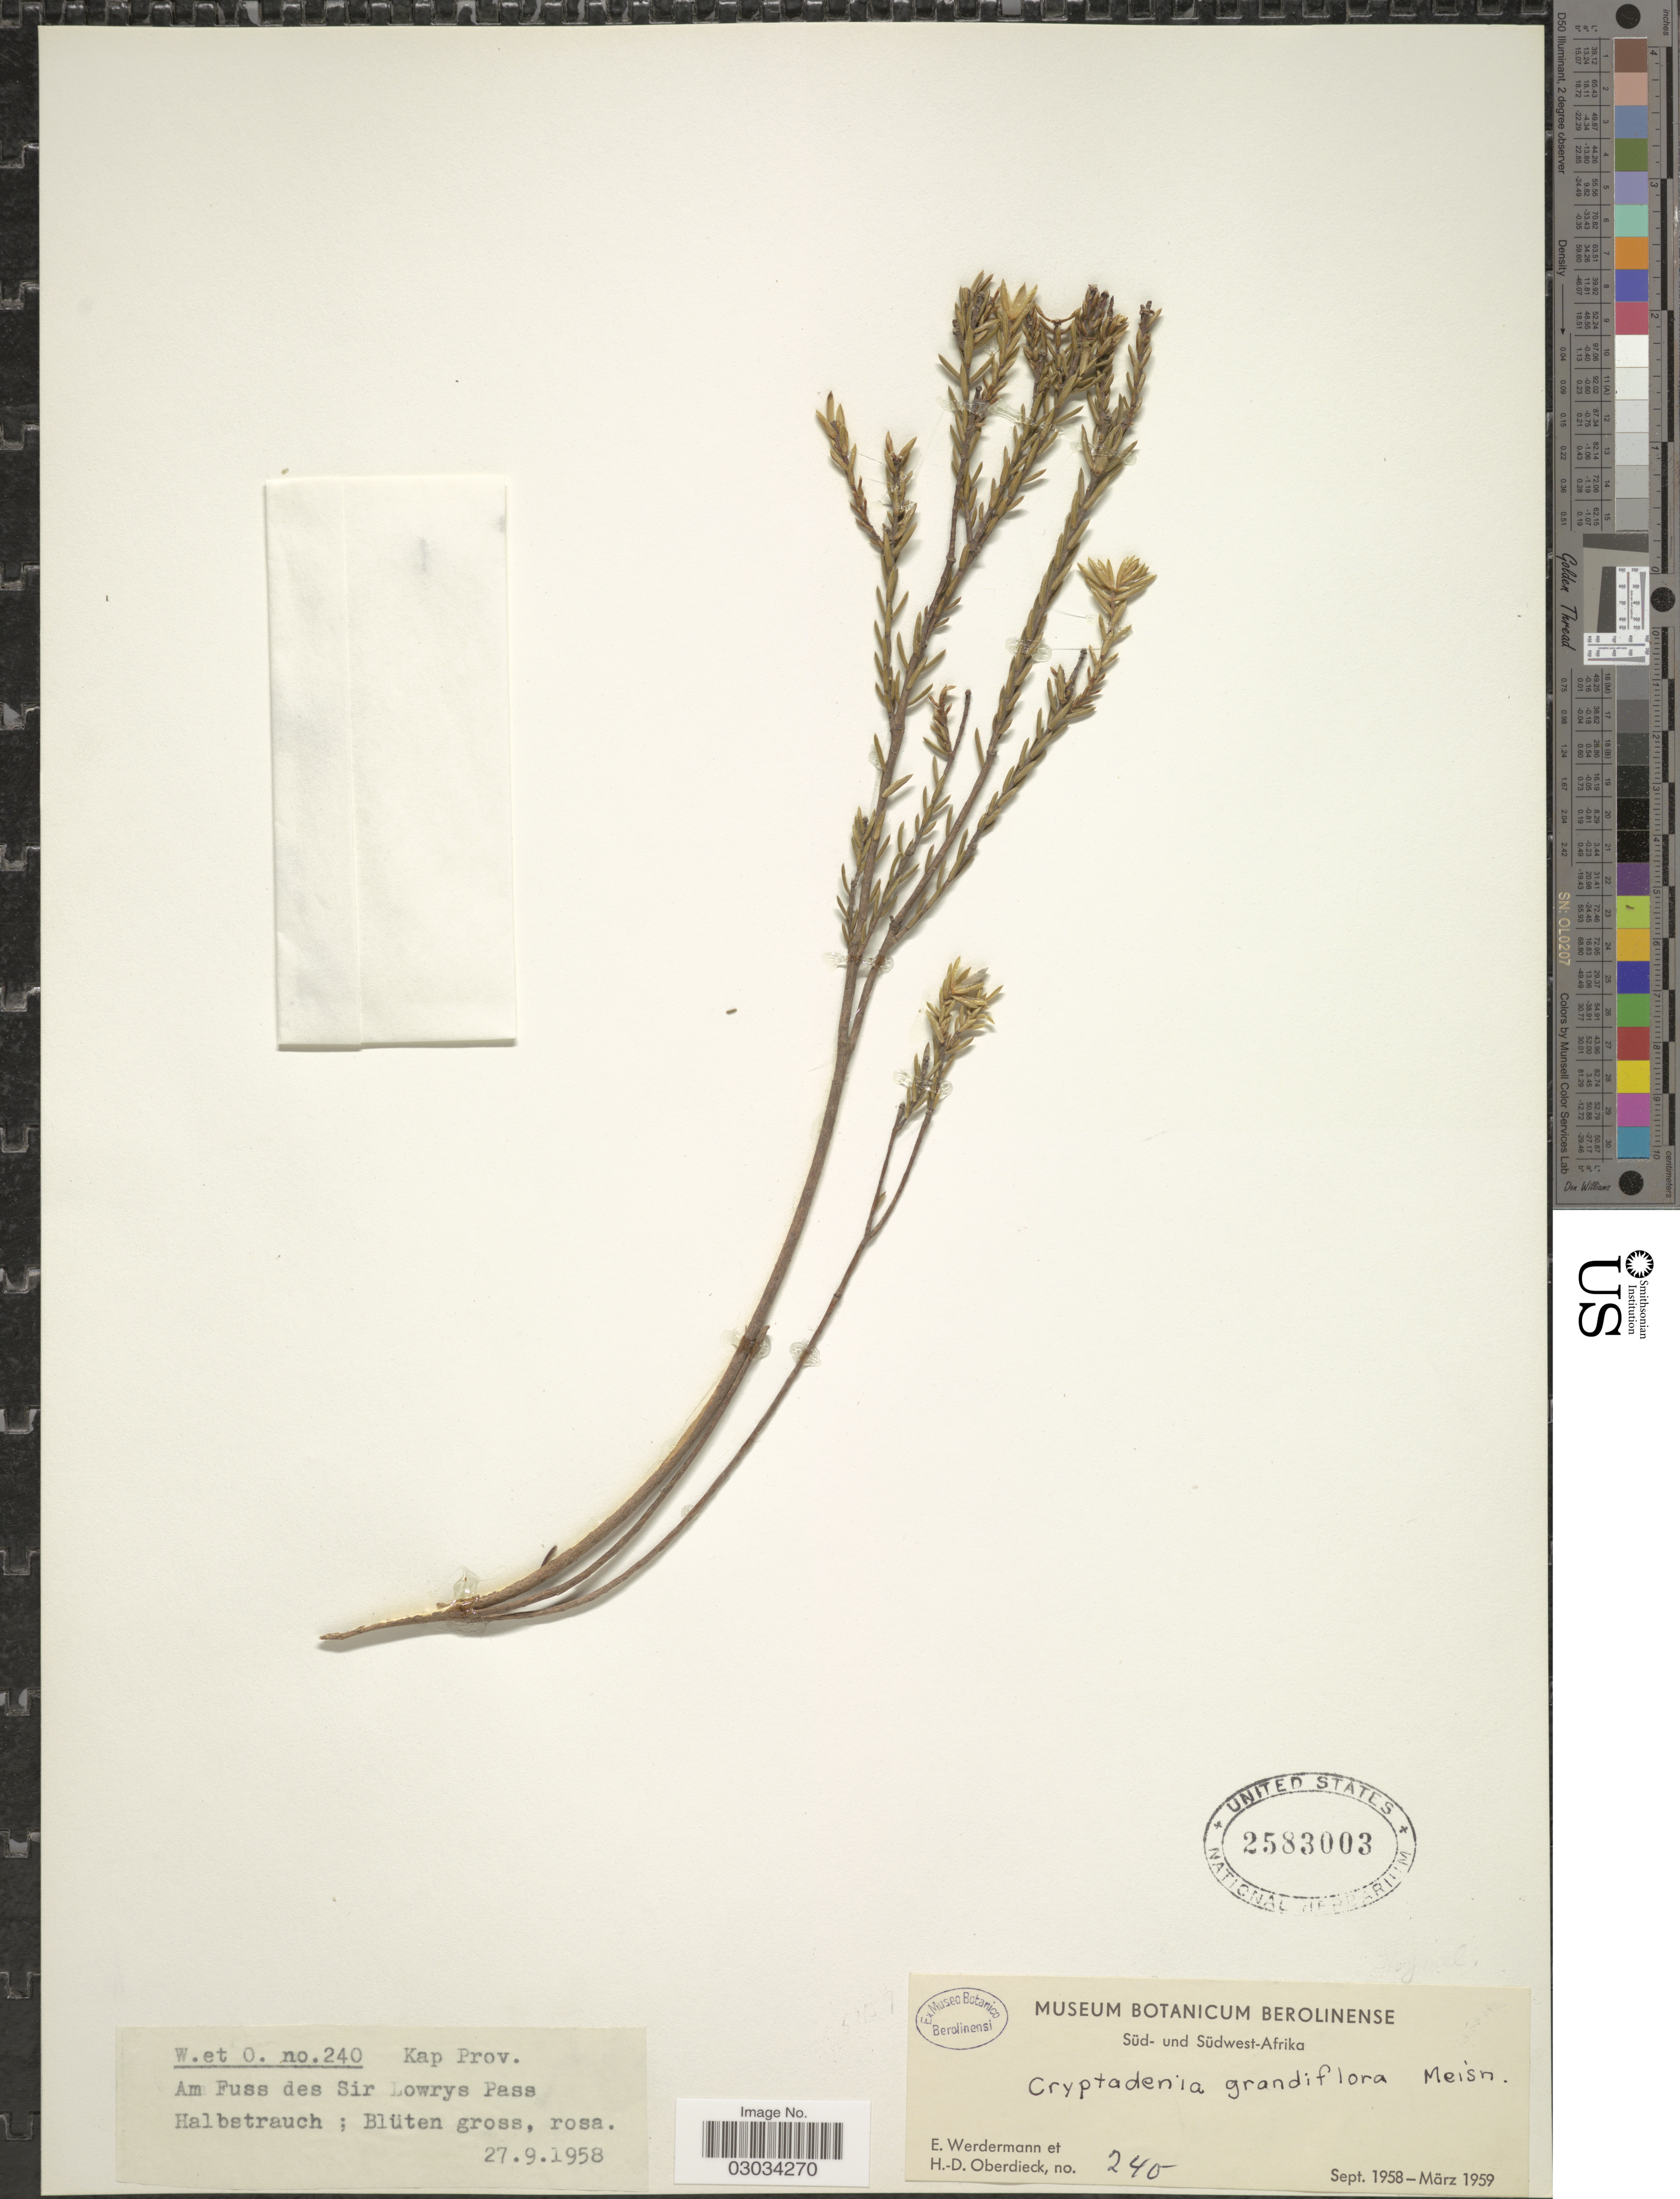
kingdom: Plantae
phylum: Tracheophyta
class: Magnoliopsida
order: Malvales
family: Thymelaeaceae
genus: Lachnaea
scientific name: Lachnaea grandiflora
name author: (L. f.) Baill.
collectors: E. Werdermann & H. Oberdieck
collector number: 240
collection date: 1958-09-27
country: South Africa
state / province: Western Cape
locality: Kap Prov. Am Fuss des Sir Lowrys Pass.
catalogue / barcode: US 2583003